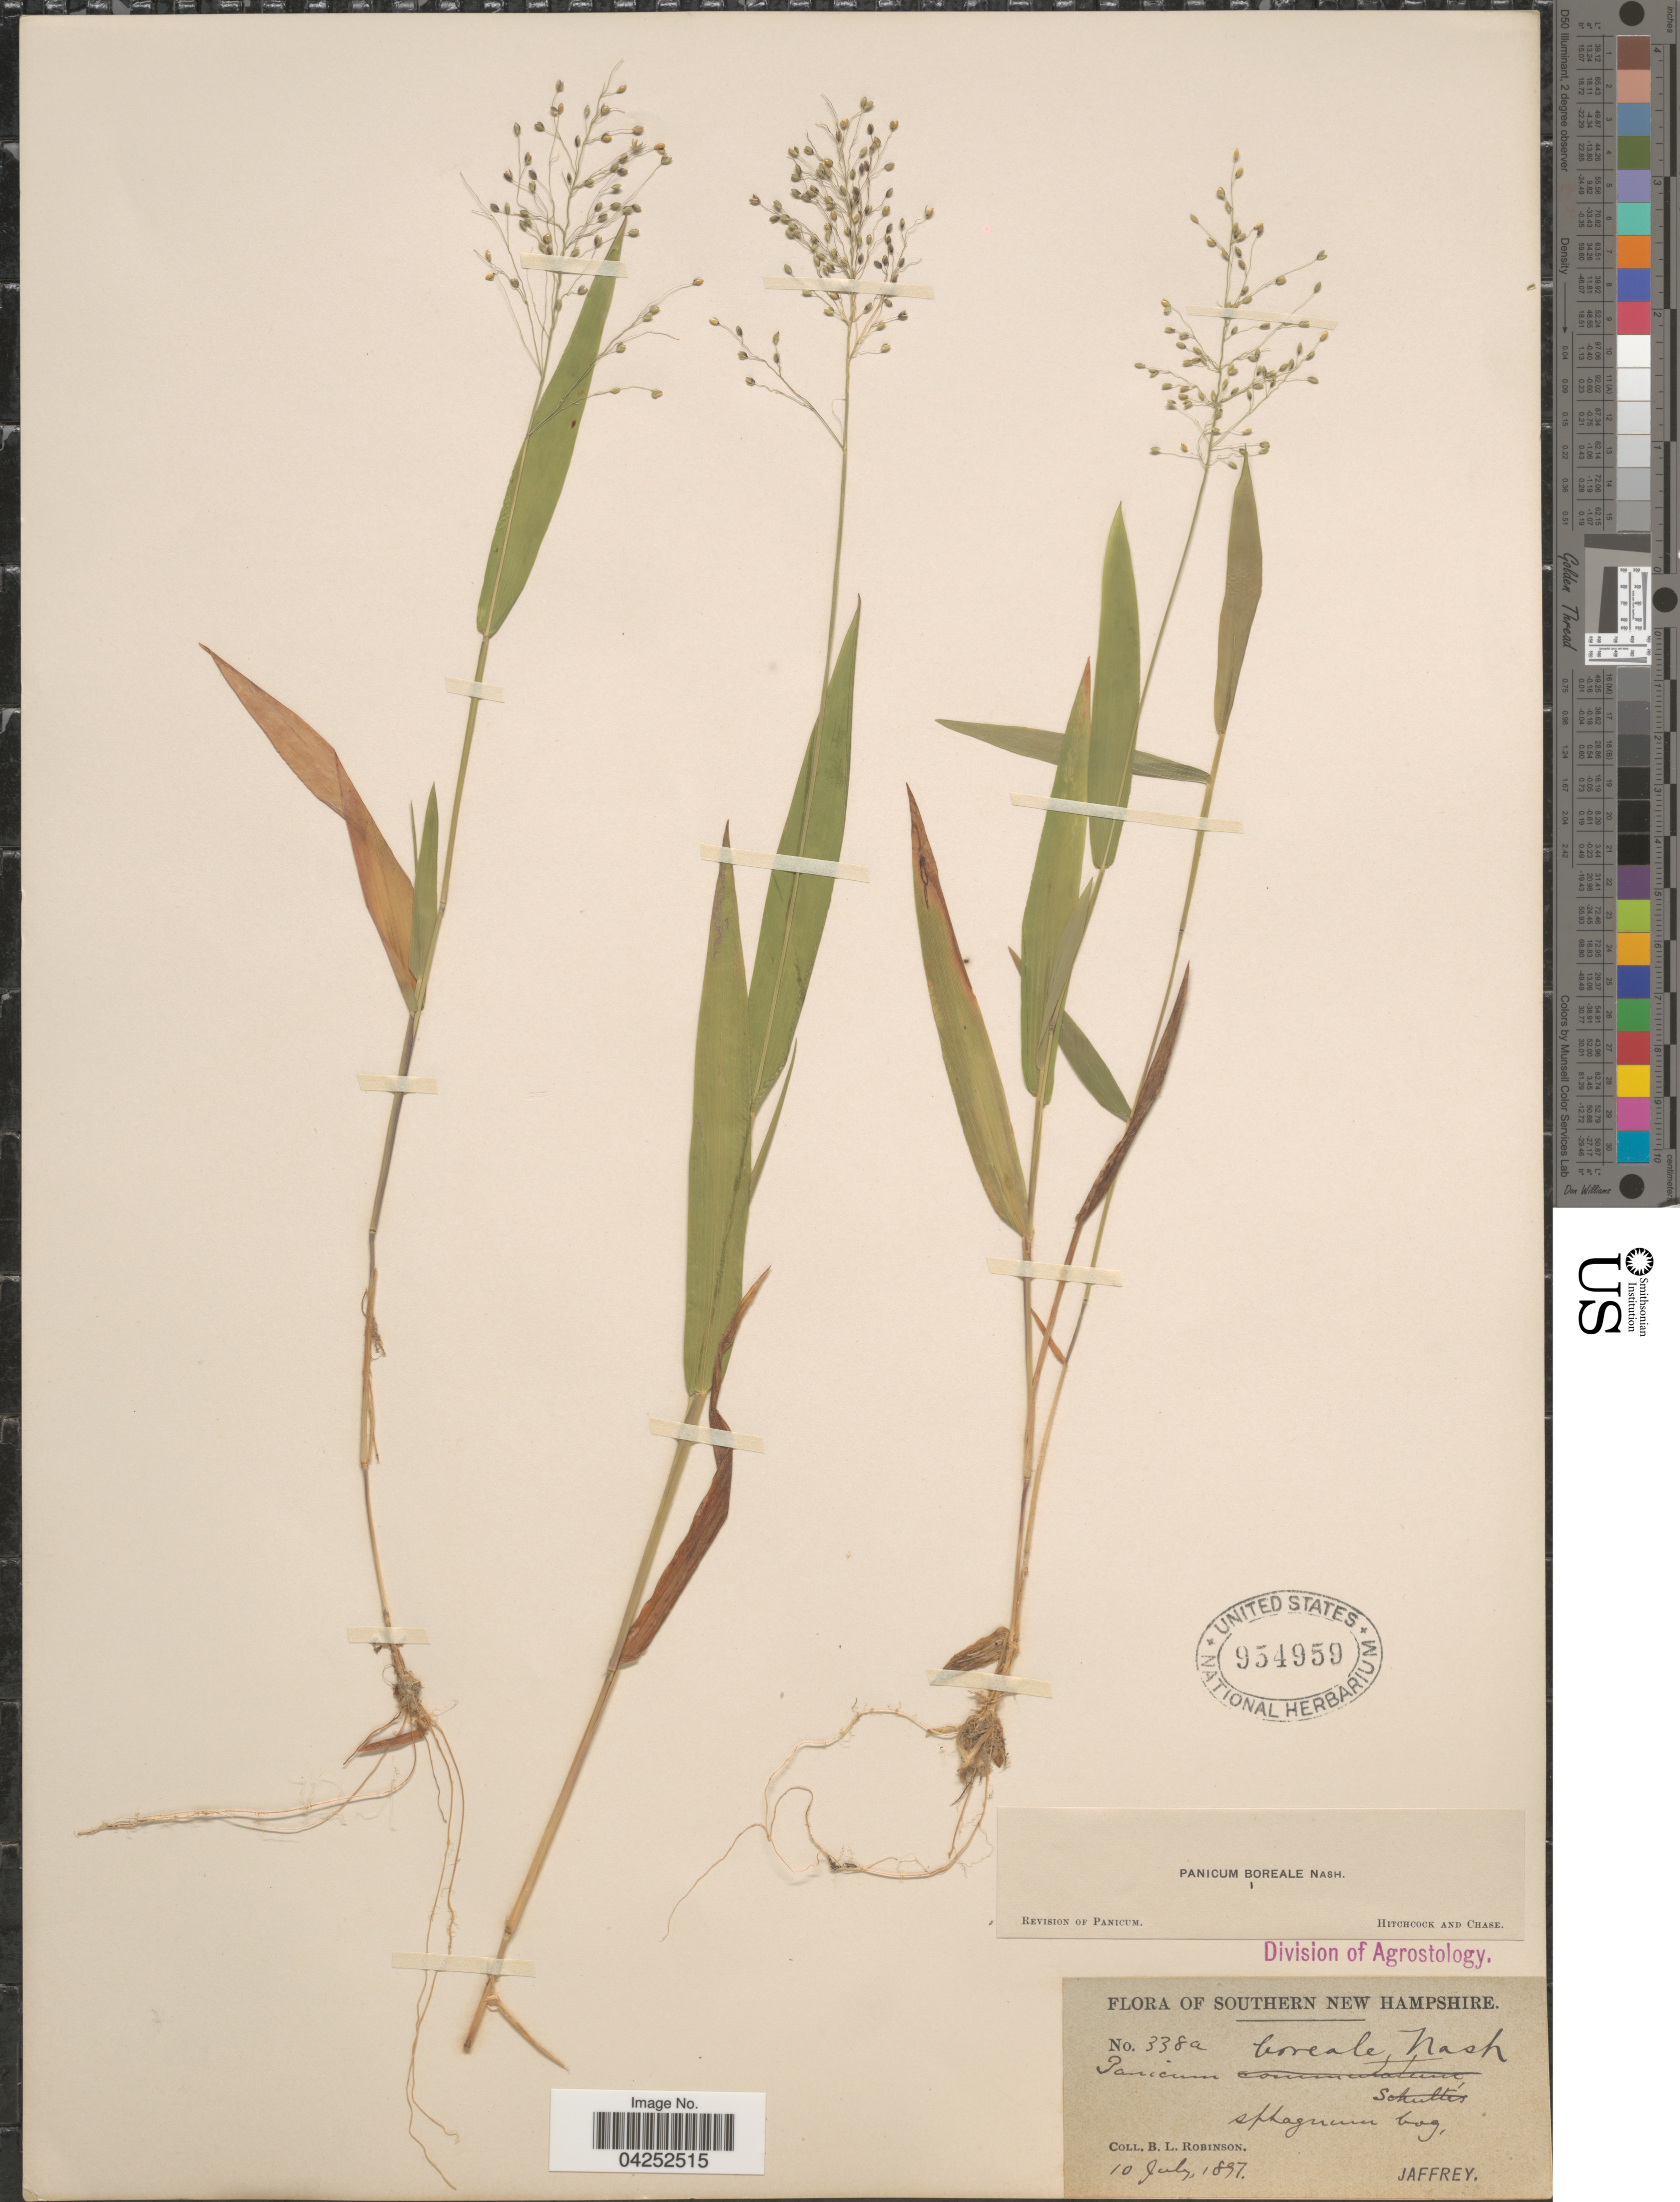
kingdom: Plantae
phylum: Tracheophyta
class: Liliopsida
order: Poales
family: Poaceae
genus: Dichanthelium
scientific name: Dichanthelium boreale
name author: (Nash) Freckmann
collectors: B. L. Robinson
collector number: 338a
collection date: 1897-07-10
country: United States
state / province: New Hampshire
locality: Southern New Hampshire. Jaffrey.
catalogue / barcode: US 954959